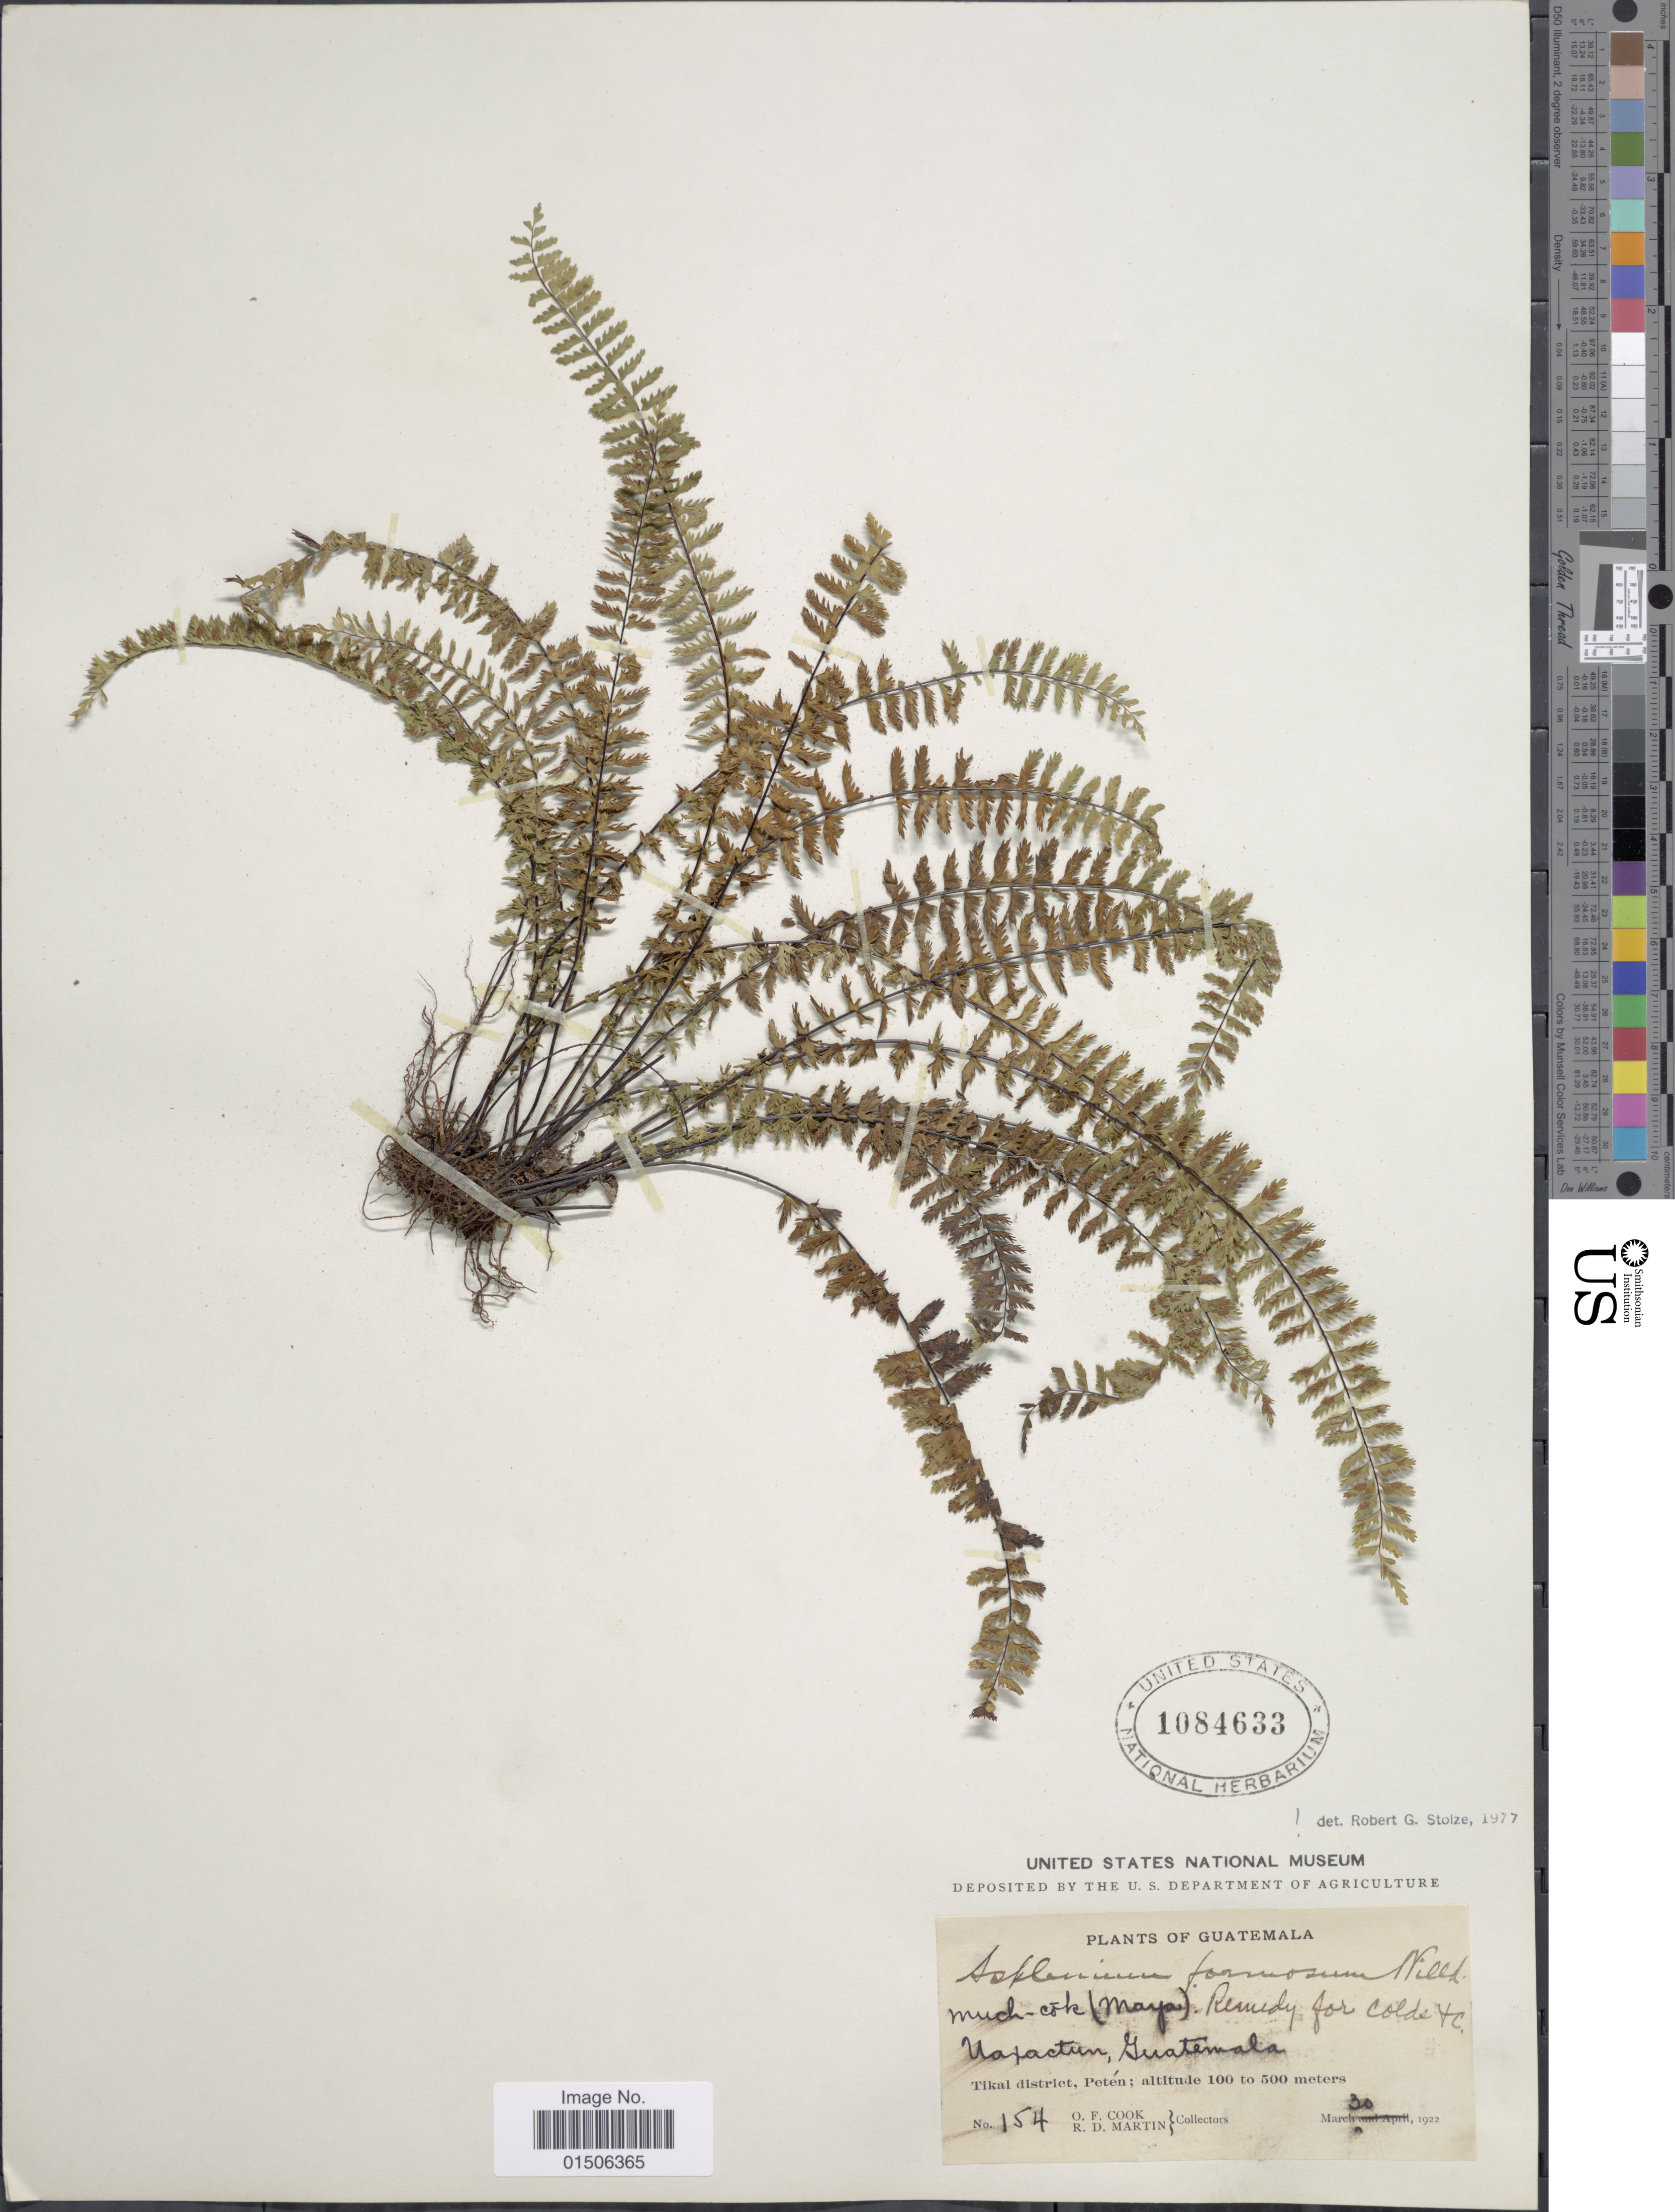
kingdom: Plantae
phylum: Tracheophyta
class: Polypodiopsida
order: Polypodiales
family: Aspleniaceae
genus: Asplenium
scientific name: Asplenium formosum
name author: Willd.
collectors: O. F. Cook & R. D. Martin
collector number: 154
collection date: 1922-03-30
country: Guatemala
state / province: El Petén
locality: Naxactum, Tikal district, Petén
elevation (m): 100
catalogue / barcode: US 1084633